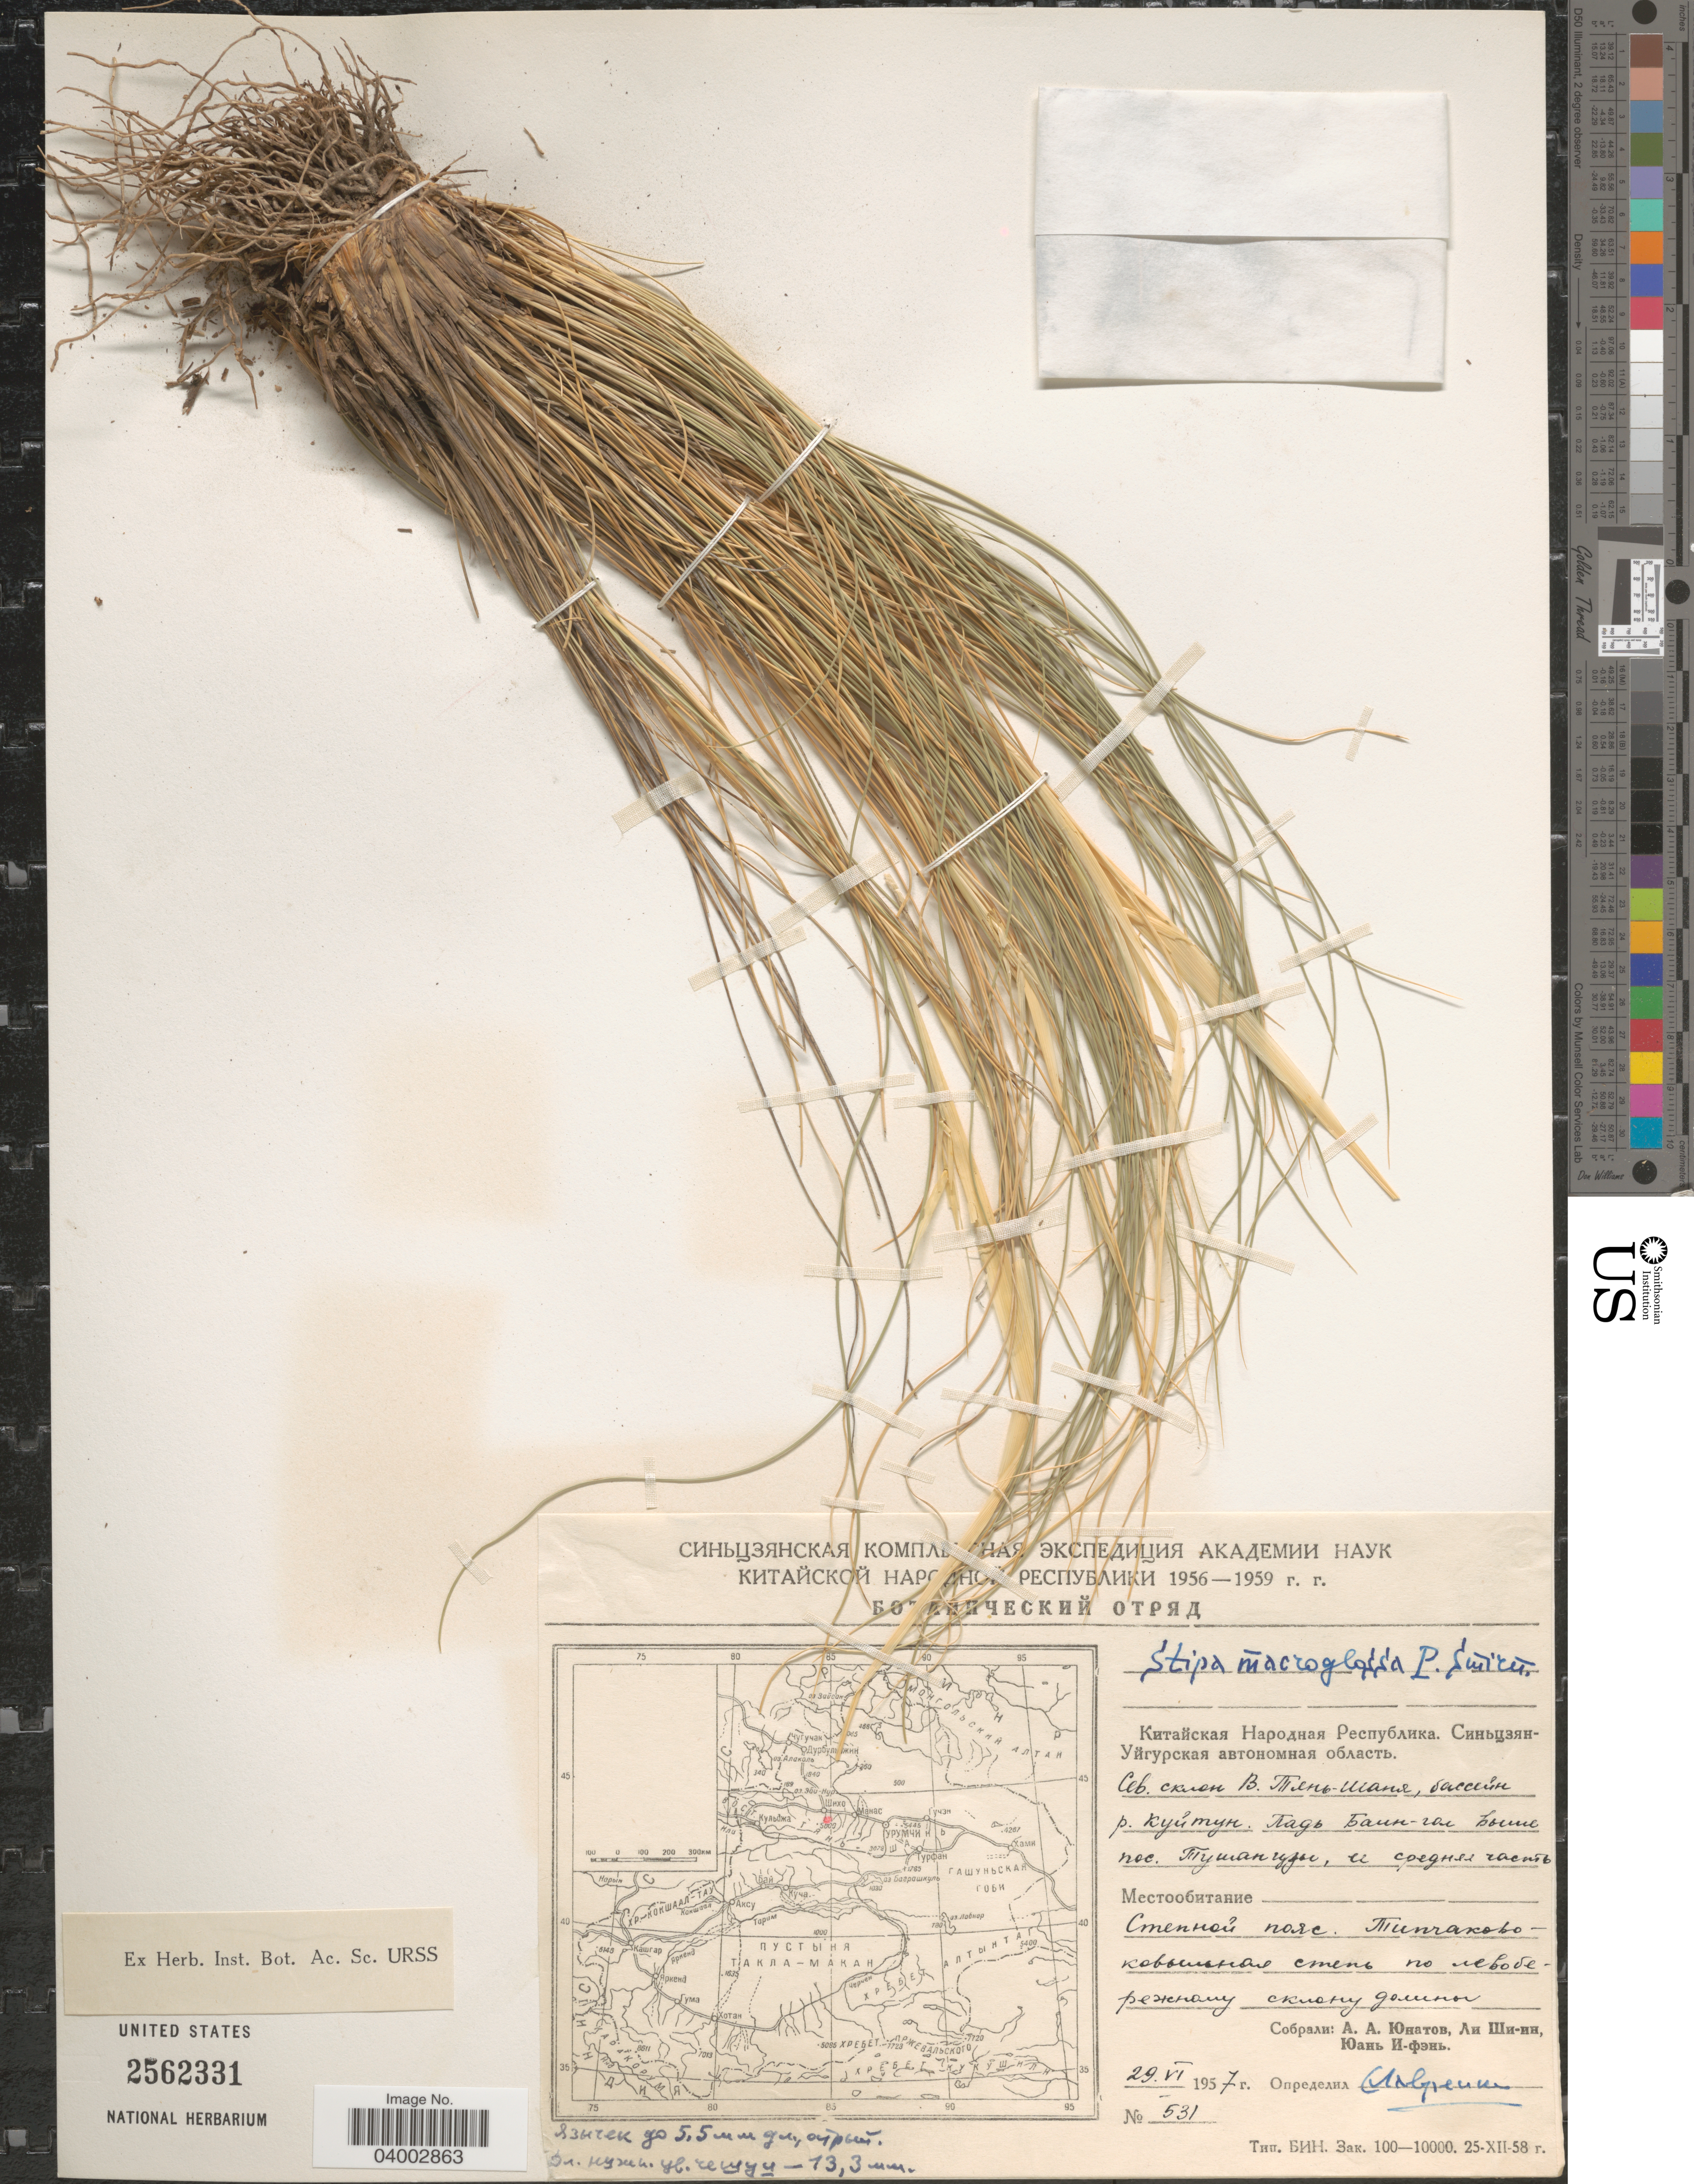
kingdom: Plantae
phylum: Tracheophyta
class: Liliopsida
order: Poales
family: Poaceae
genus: Stipa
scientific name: Stipa macroglossa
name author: P.A. Smirn.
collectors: A. Unatov, Lee Shi-in & Yuan I-fen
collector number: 531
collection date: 1957-06-29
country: China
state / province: Xinjiang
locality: Basin of river Kuytun, Bayan-Gol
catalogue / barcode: US 2562331